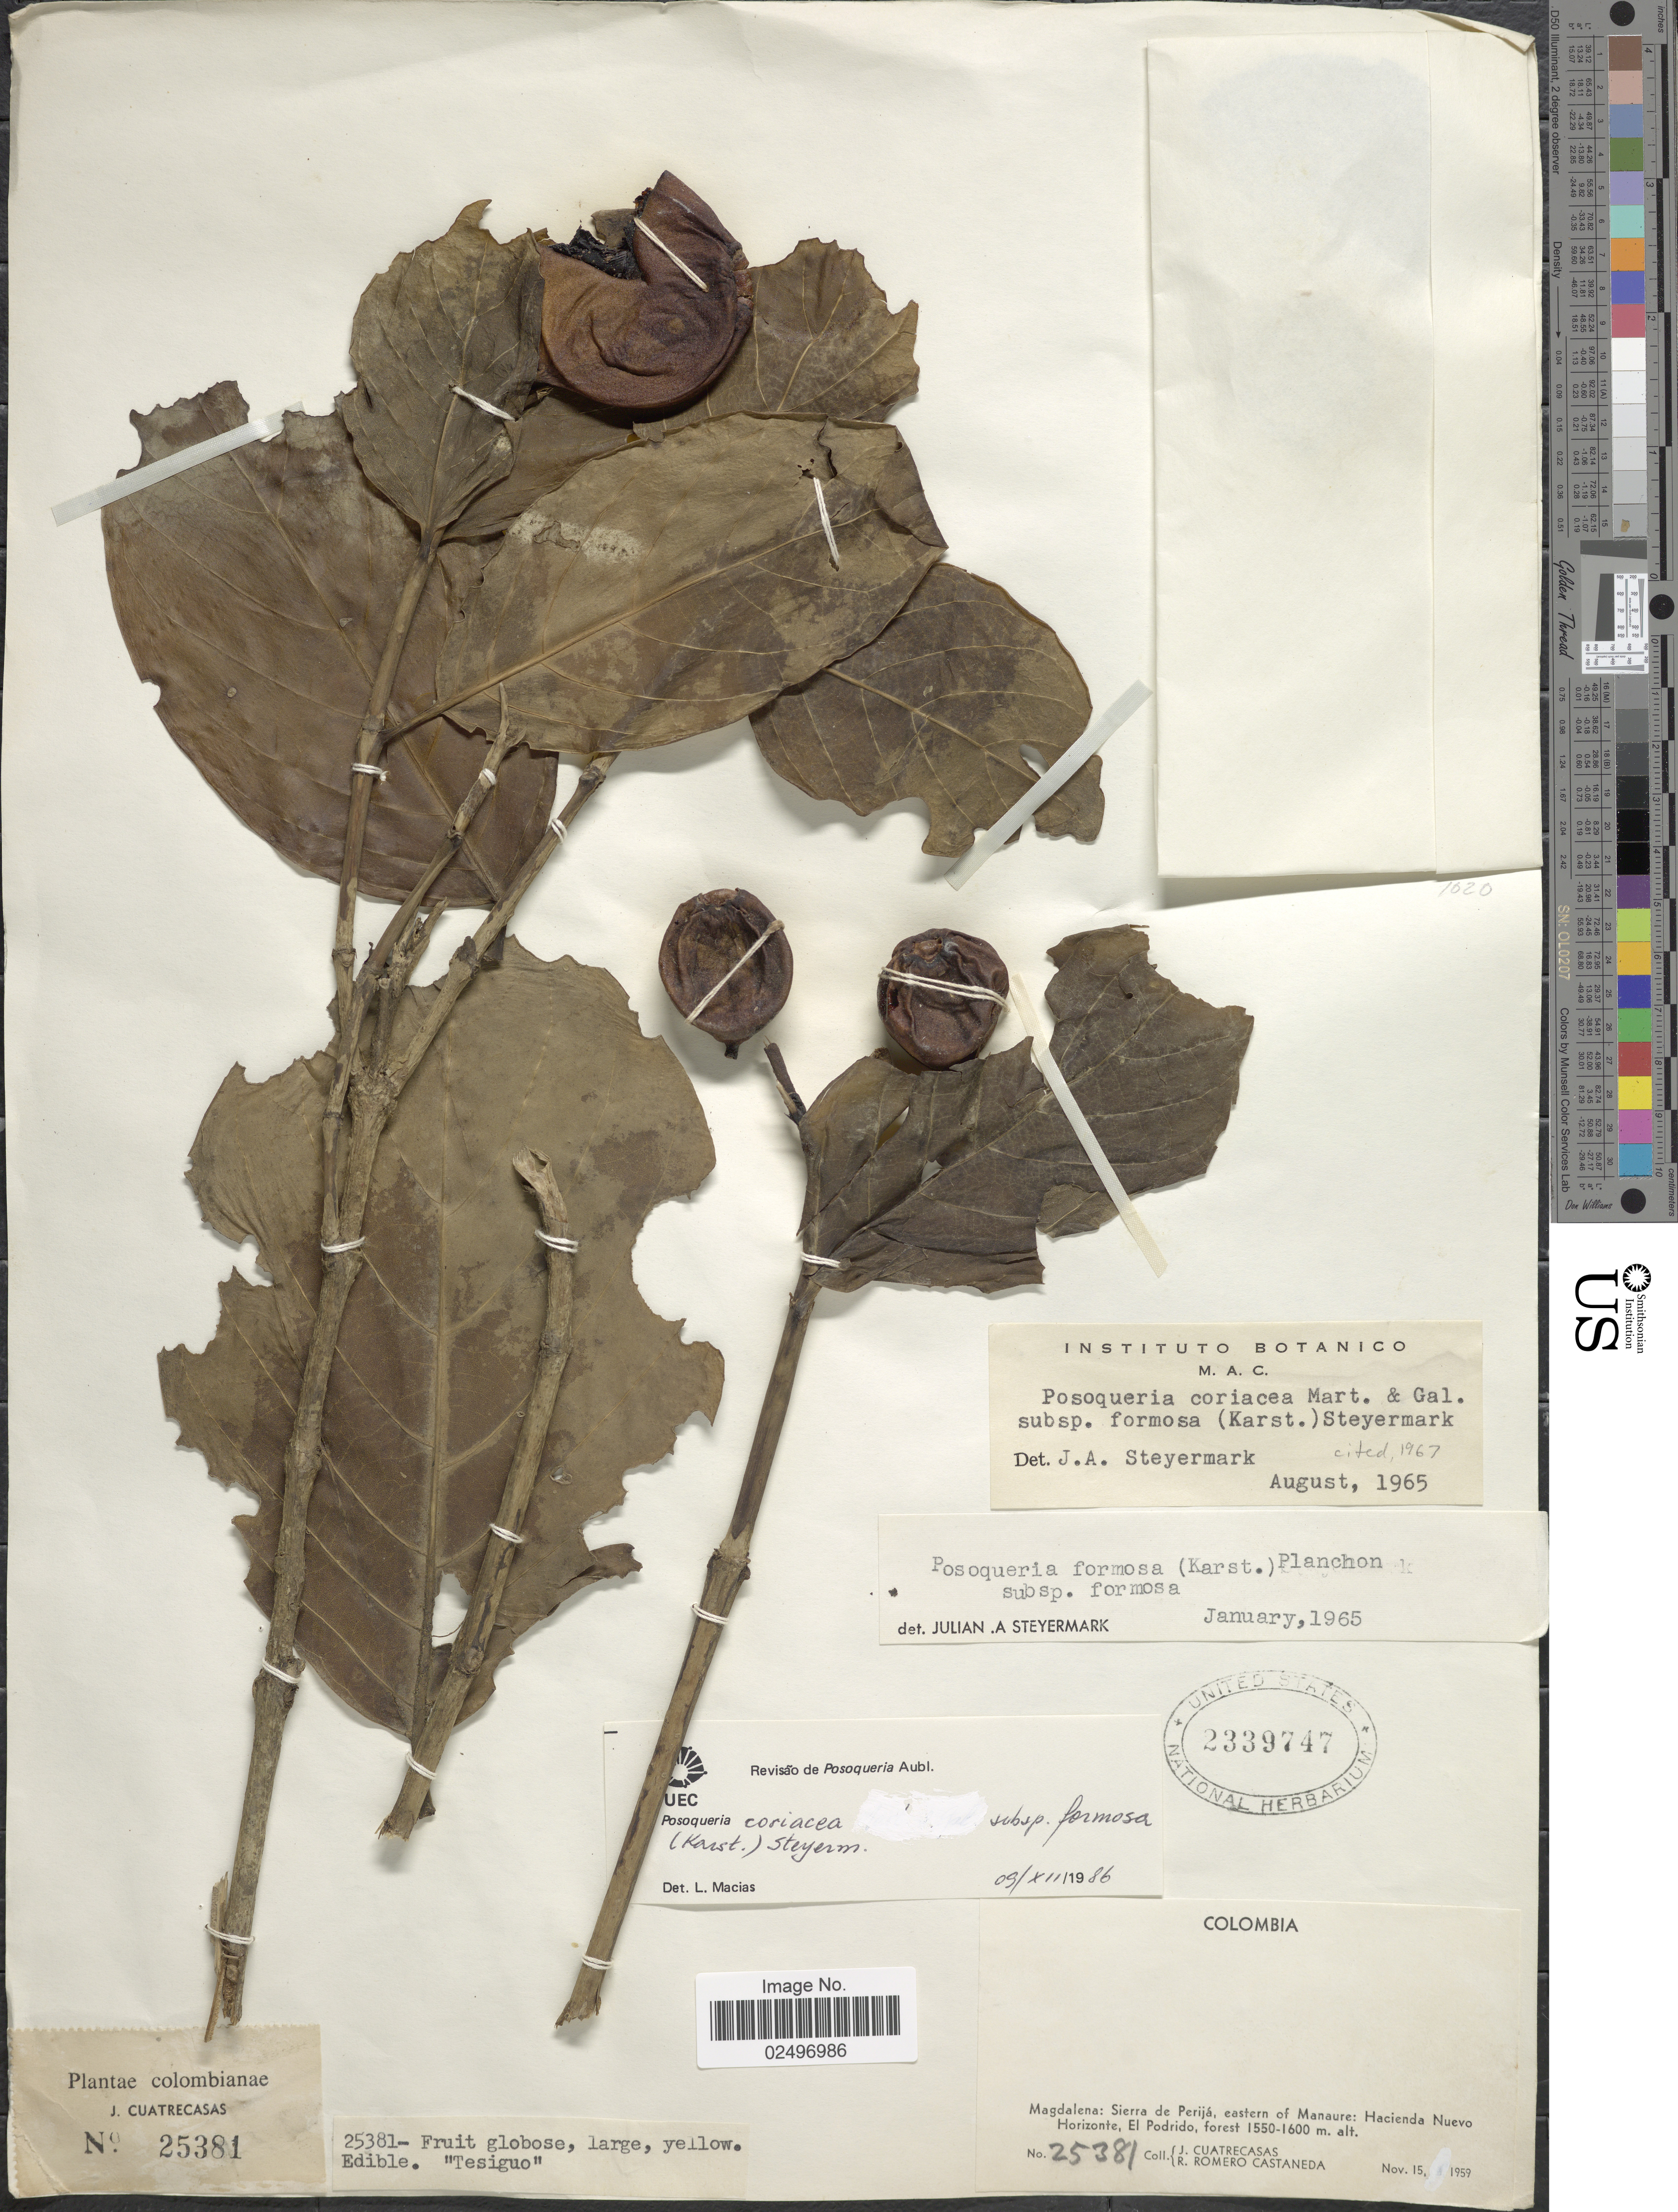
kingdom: Plantae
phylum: Tracheophyta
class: Magnoliopsida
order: Gentianales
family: Rubiaceae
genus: Posoqueria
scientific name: Posoqueria coriacea subsp. formosa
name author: M. Martens & Galeotti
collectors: J. Cuatrecasas & R. Romero Castañeda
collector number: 25381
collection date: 1959-11-15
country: Colombia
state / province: Magdalena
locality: Sierra de Perijá, eastern of Manaure: Hacienda Nuevo Horizonte, El Podrido, forest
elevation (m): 1550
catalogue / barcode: US 2339747